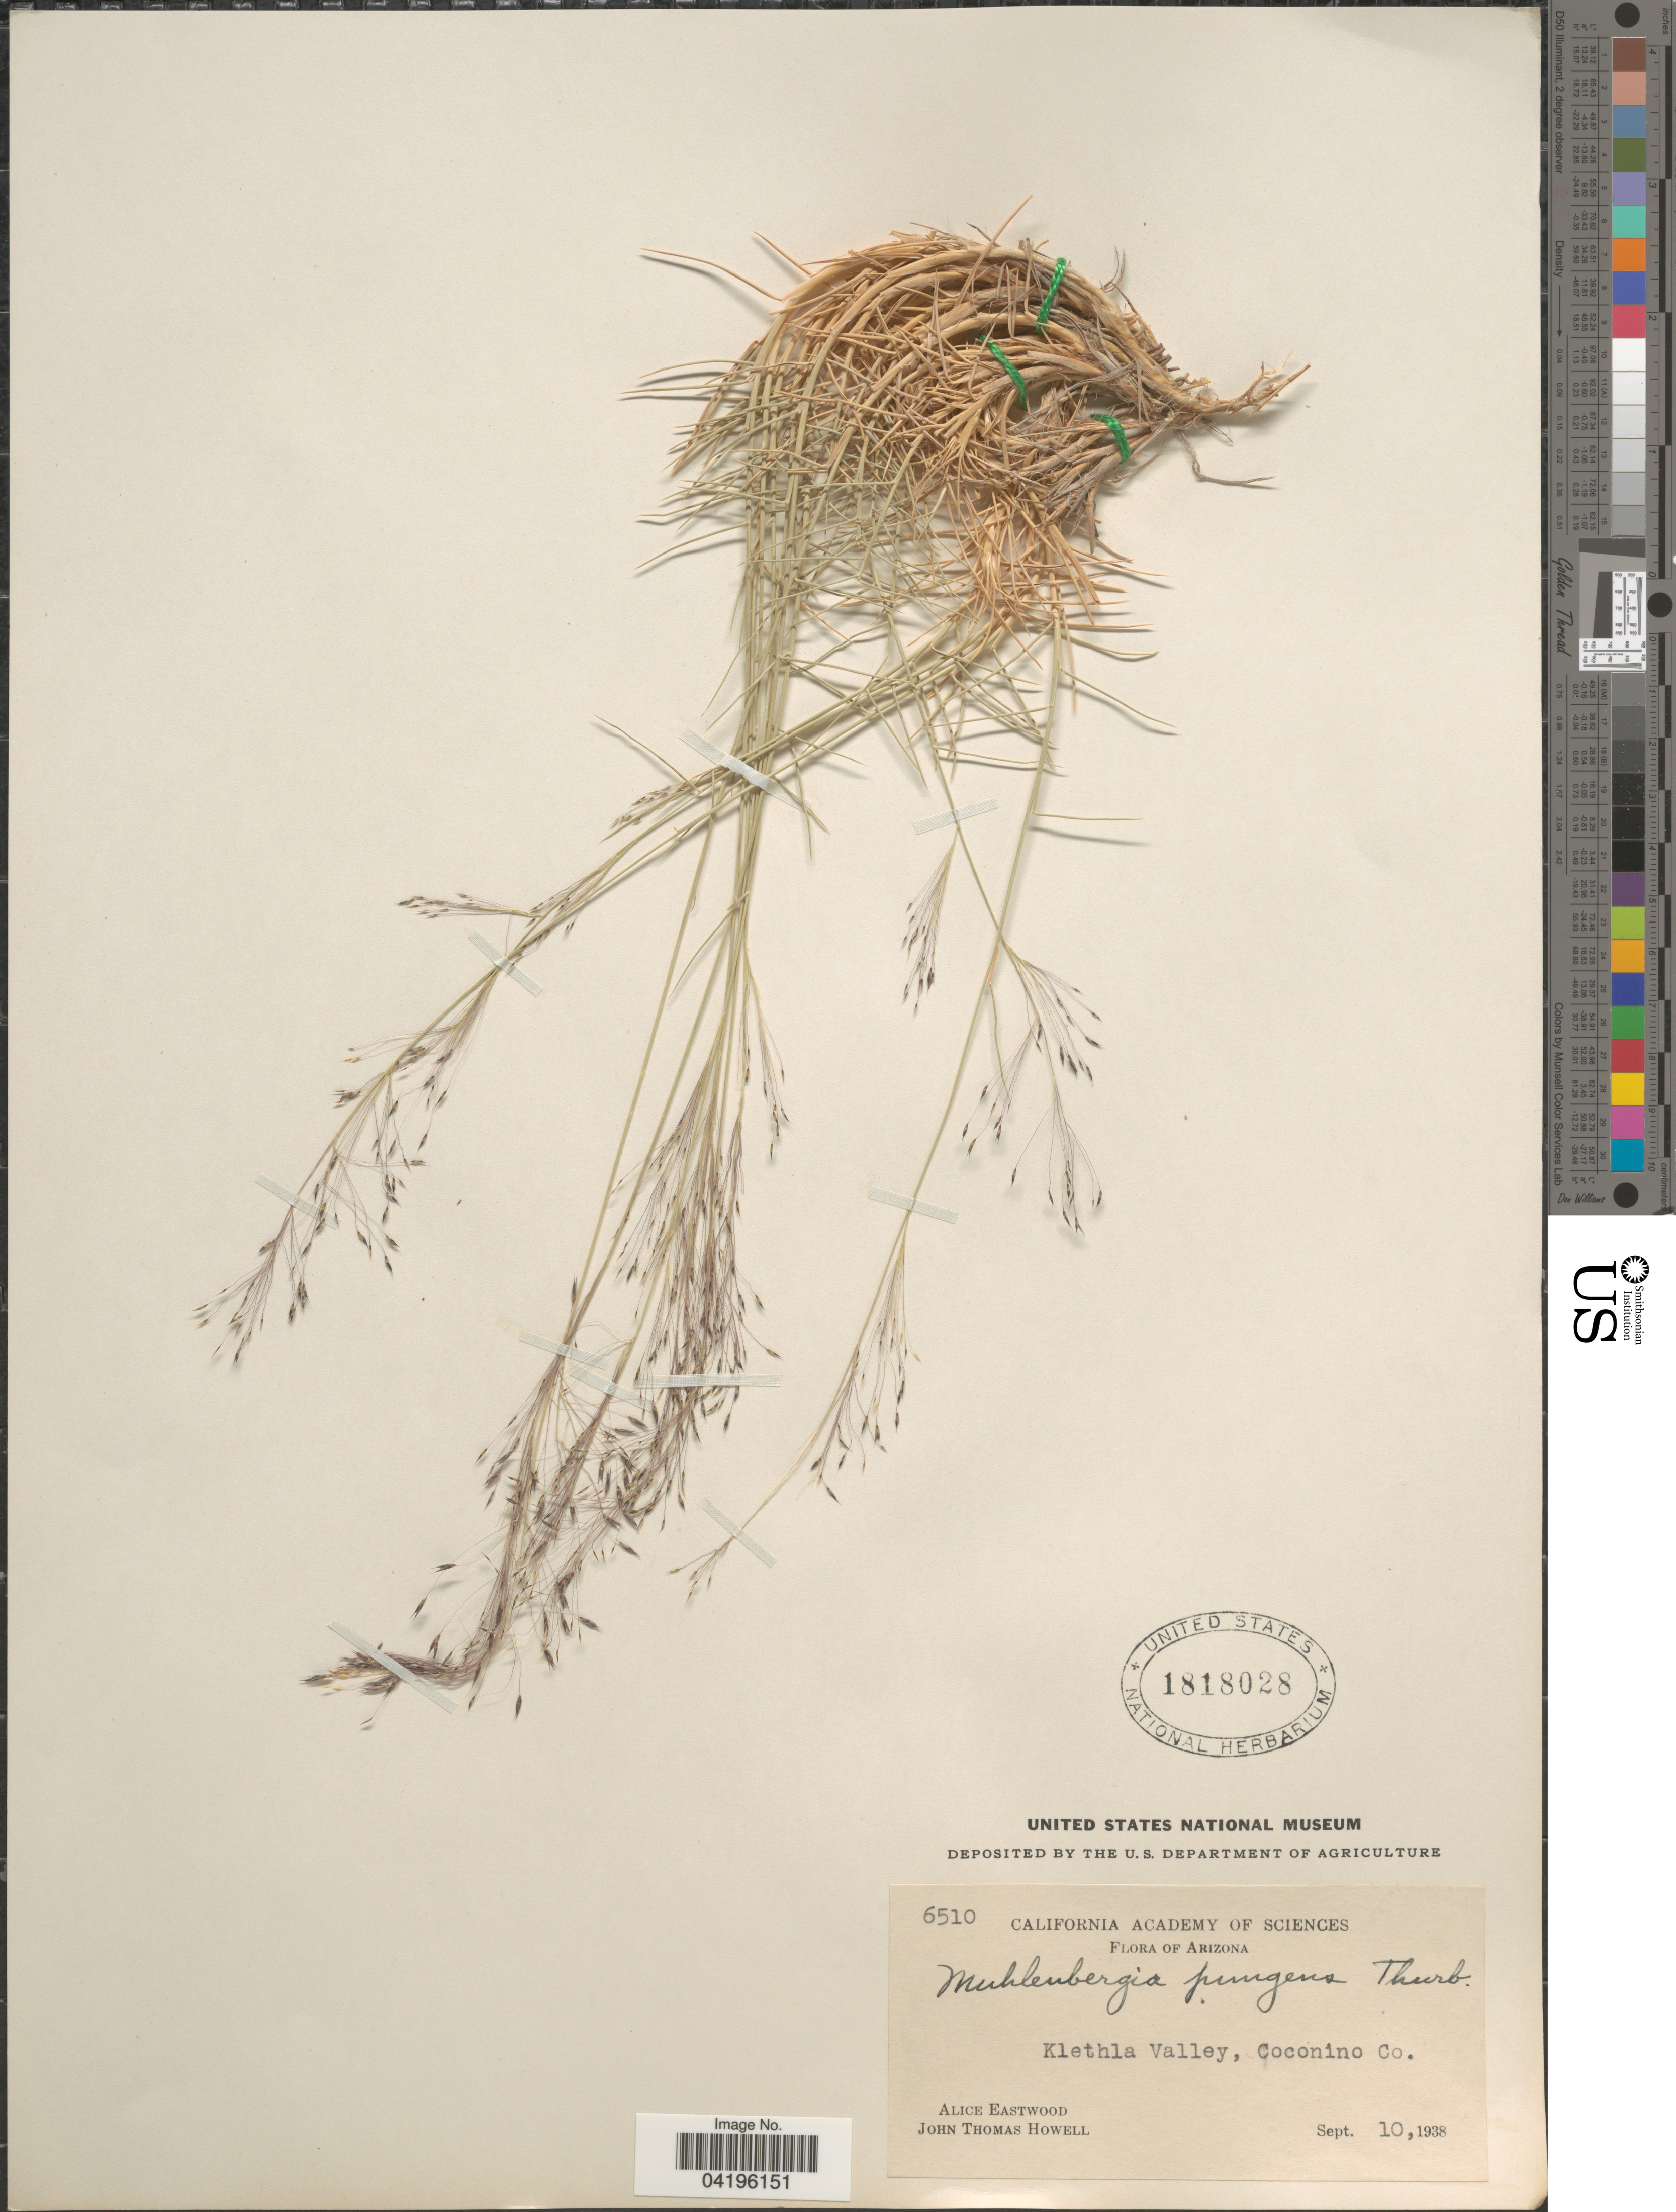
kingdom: Plantae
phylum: Tracheophyta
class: Liliopsida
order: Poales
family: Poaceae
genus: Muhlenbergia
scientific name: Muhlenbergia pungens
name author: Thurb. ex A. Gray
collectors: A. Eastwood & J. T. Howell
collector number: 6510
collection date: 1938-09-10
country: United States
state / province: Arizona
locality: Klethla Valley, Coconino Co.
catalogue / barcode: US 1818028